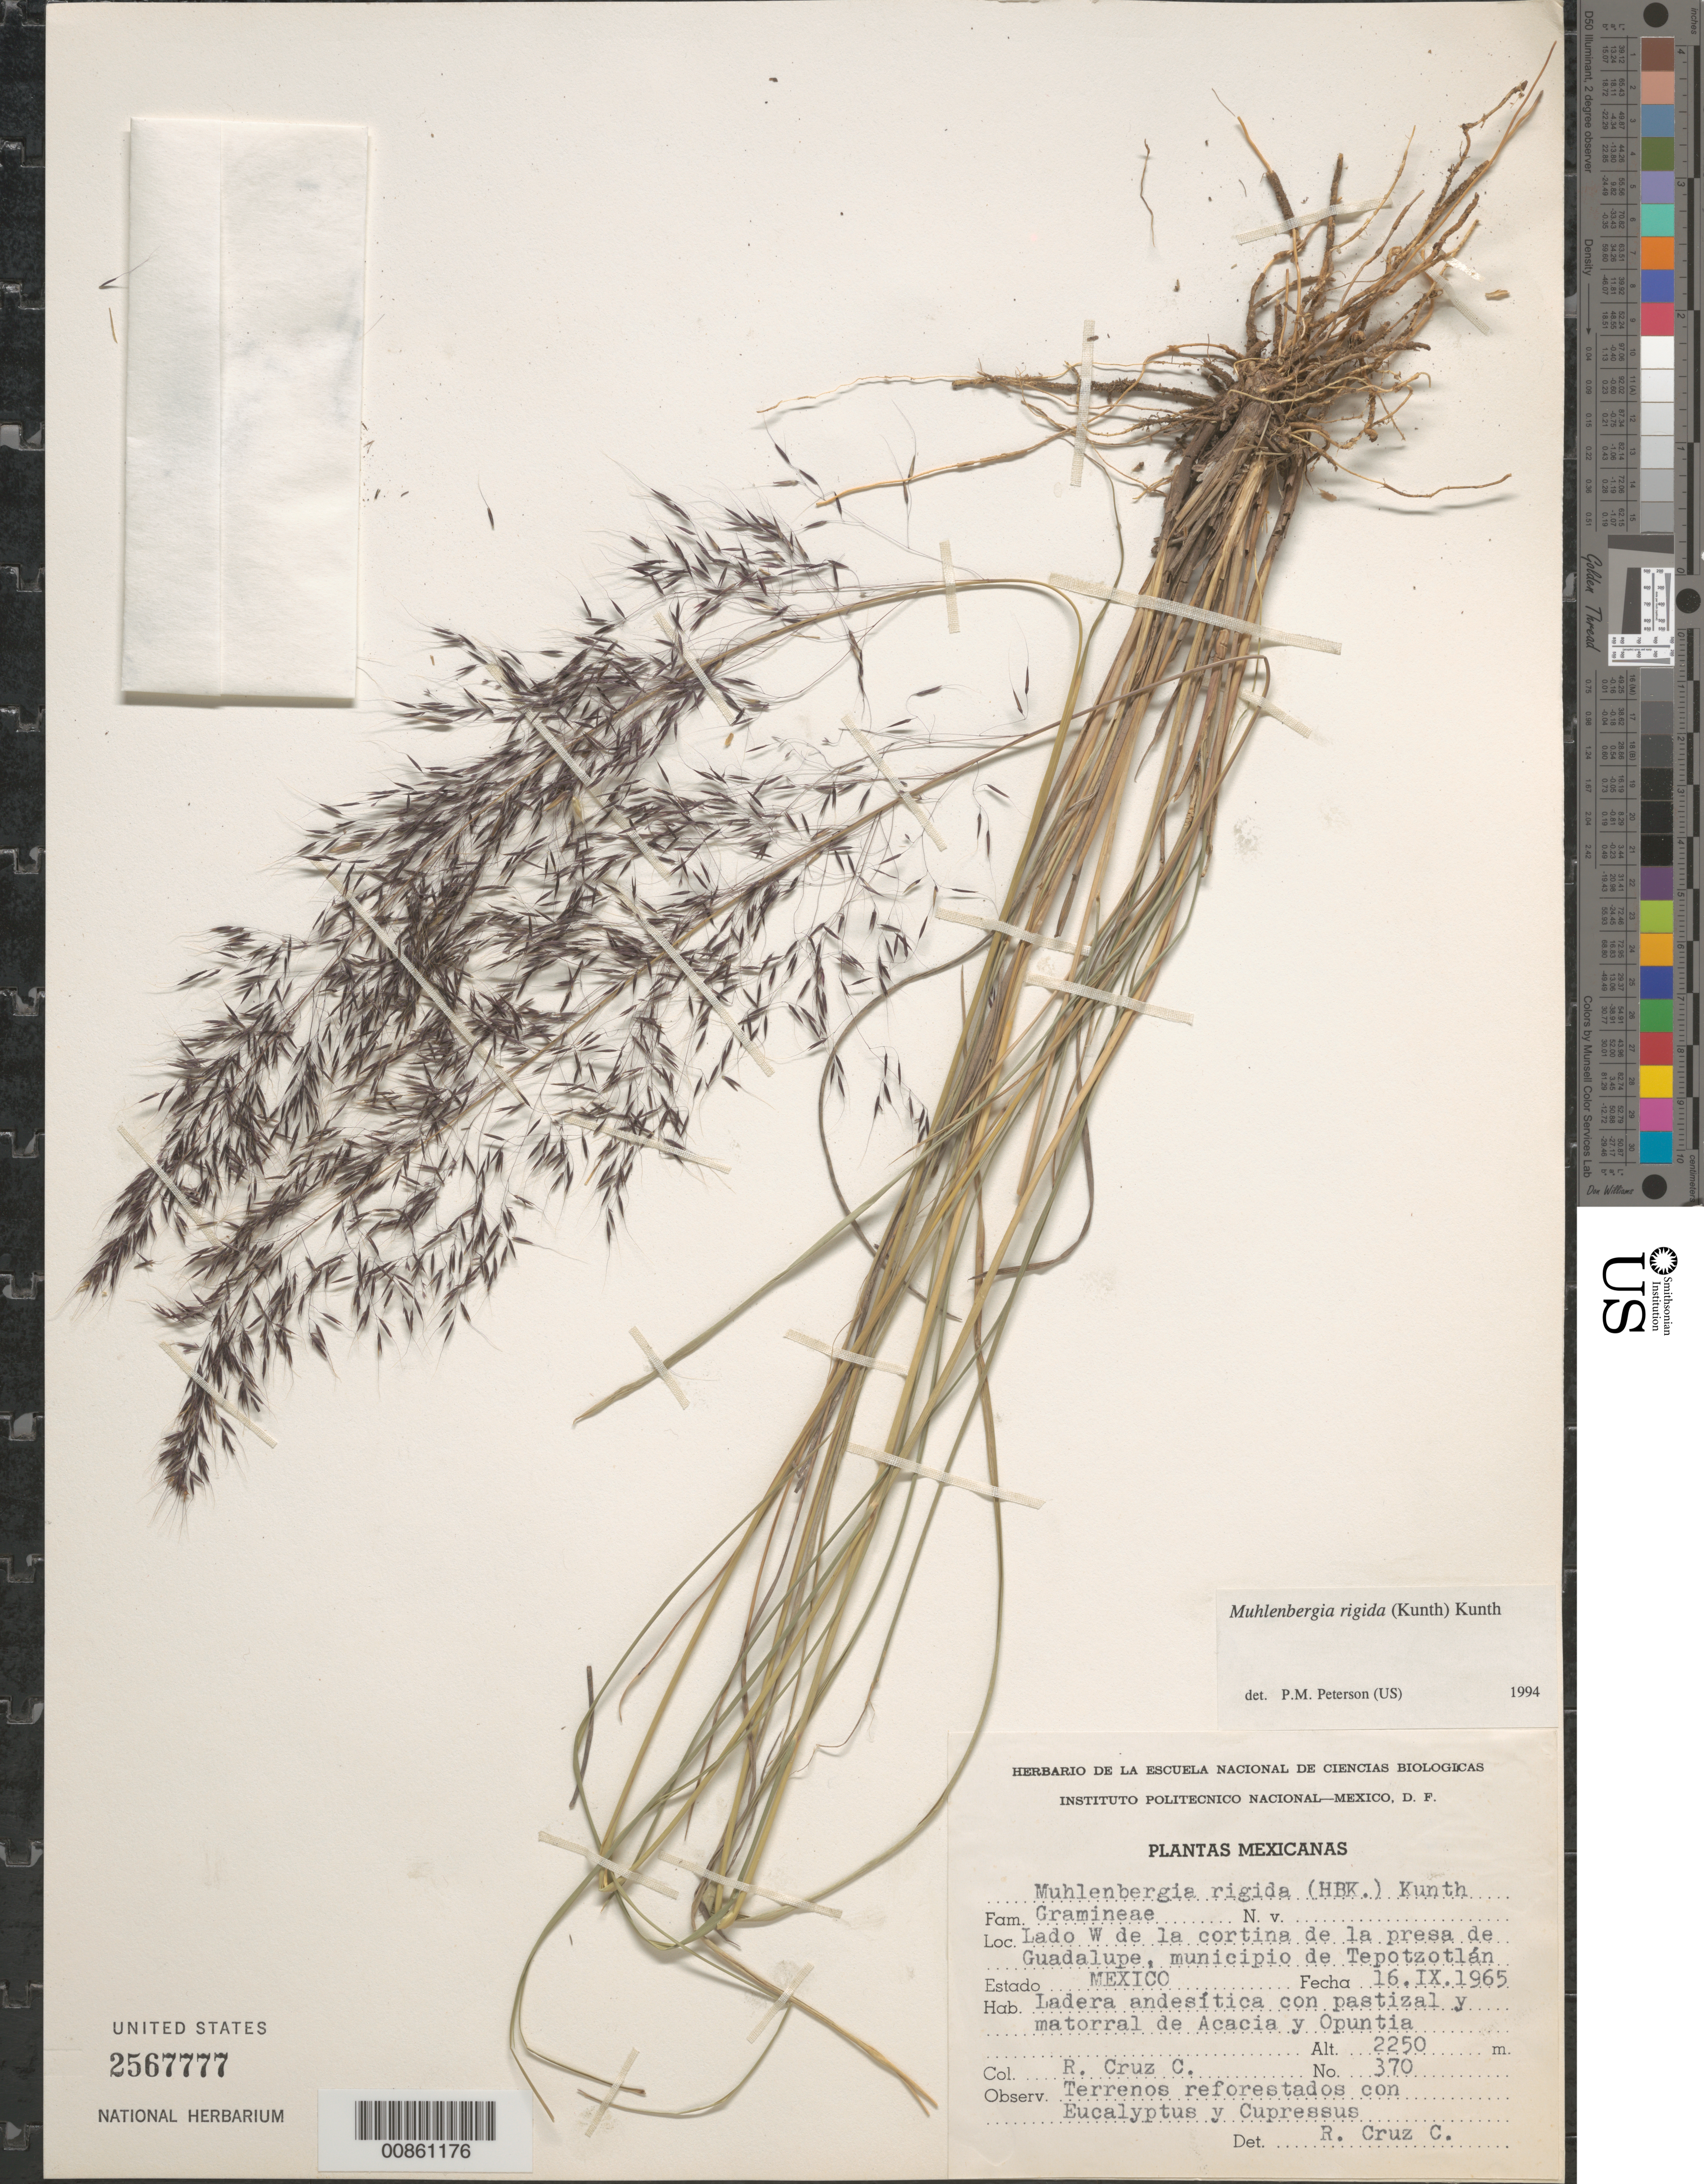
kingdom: Plantae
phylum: Tracheophyta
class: Liliopsida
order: Poales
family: Poaceae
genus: Muhlenbergia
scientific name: Muhlenbergia rigida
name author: (Kunth) Kunth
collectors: R. Cruz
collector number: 370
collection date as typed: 16 Sep 1965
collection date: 1965-09-16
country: Mexico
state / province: Mexico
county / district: Tepotzotlán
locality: Lado W de la cortina de la presa de Guadalupe, mpio. Tepotzotlan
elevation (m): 2250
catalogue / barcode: US 2567777